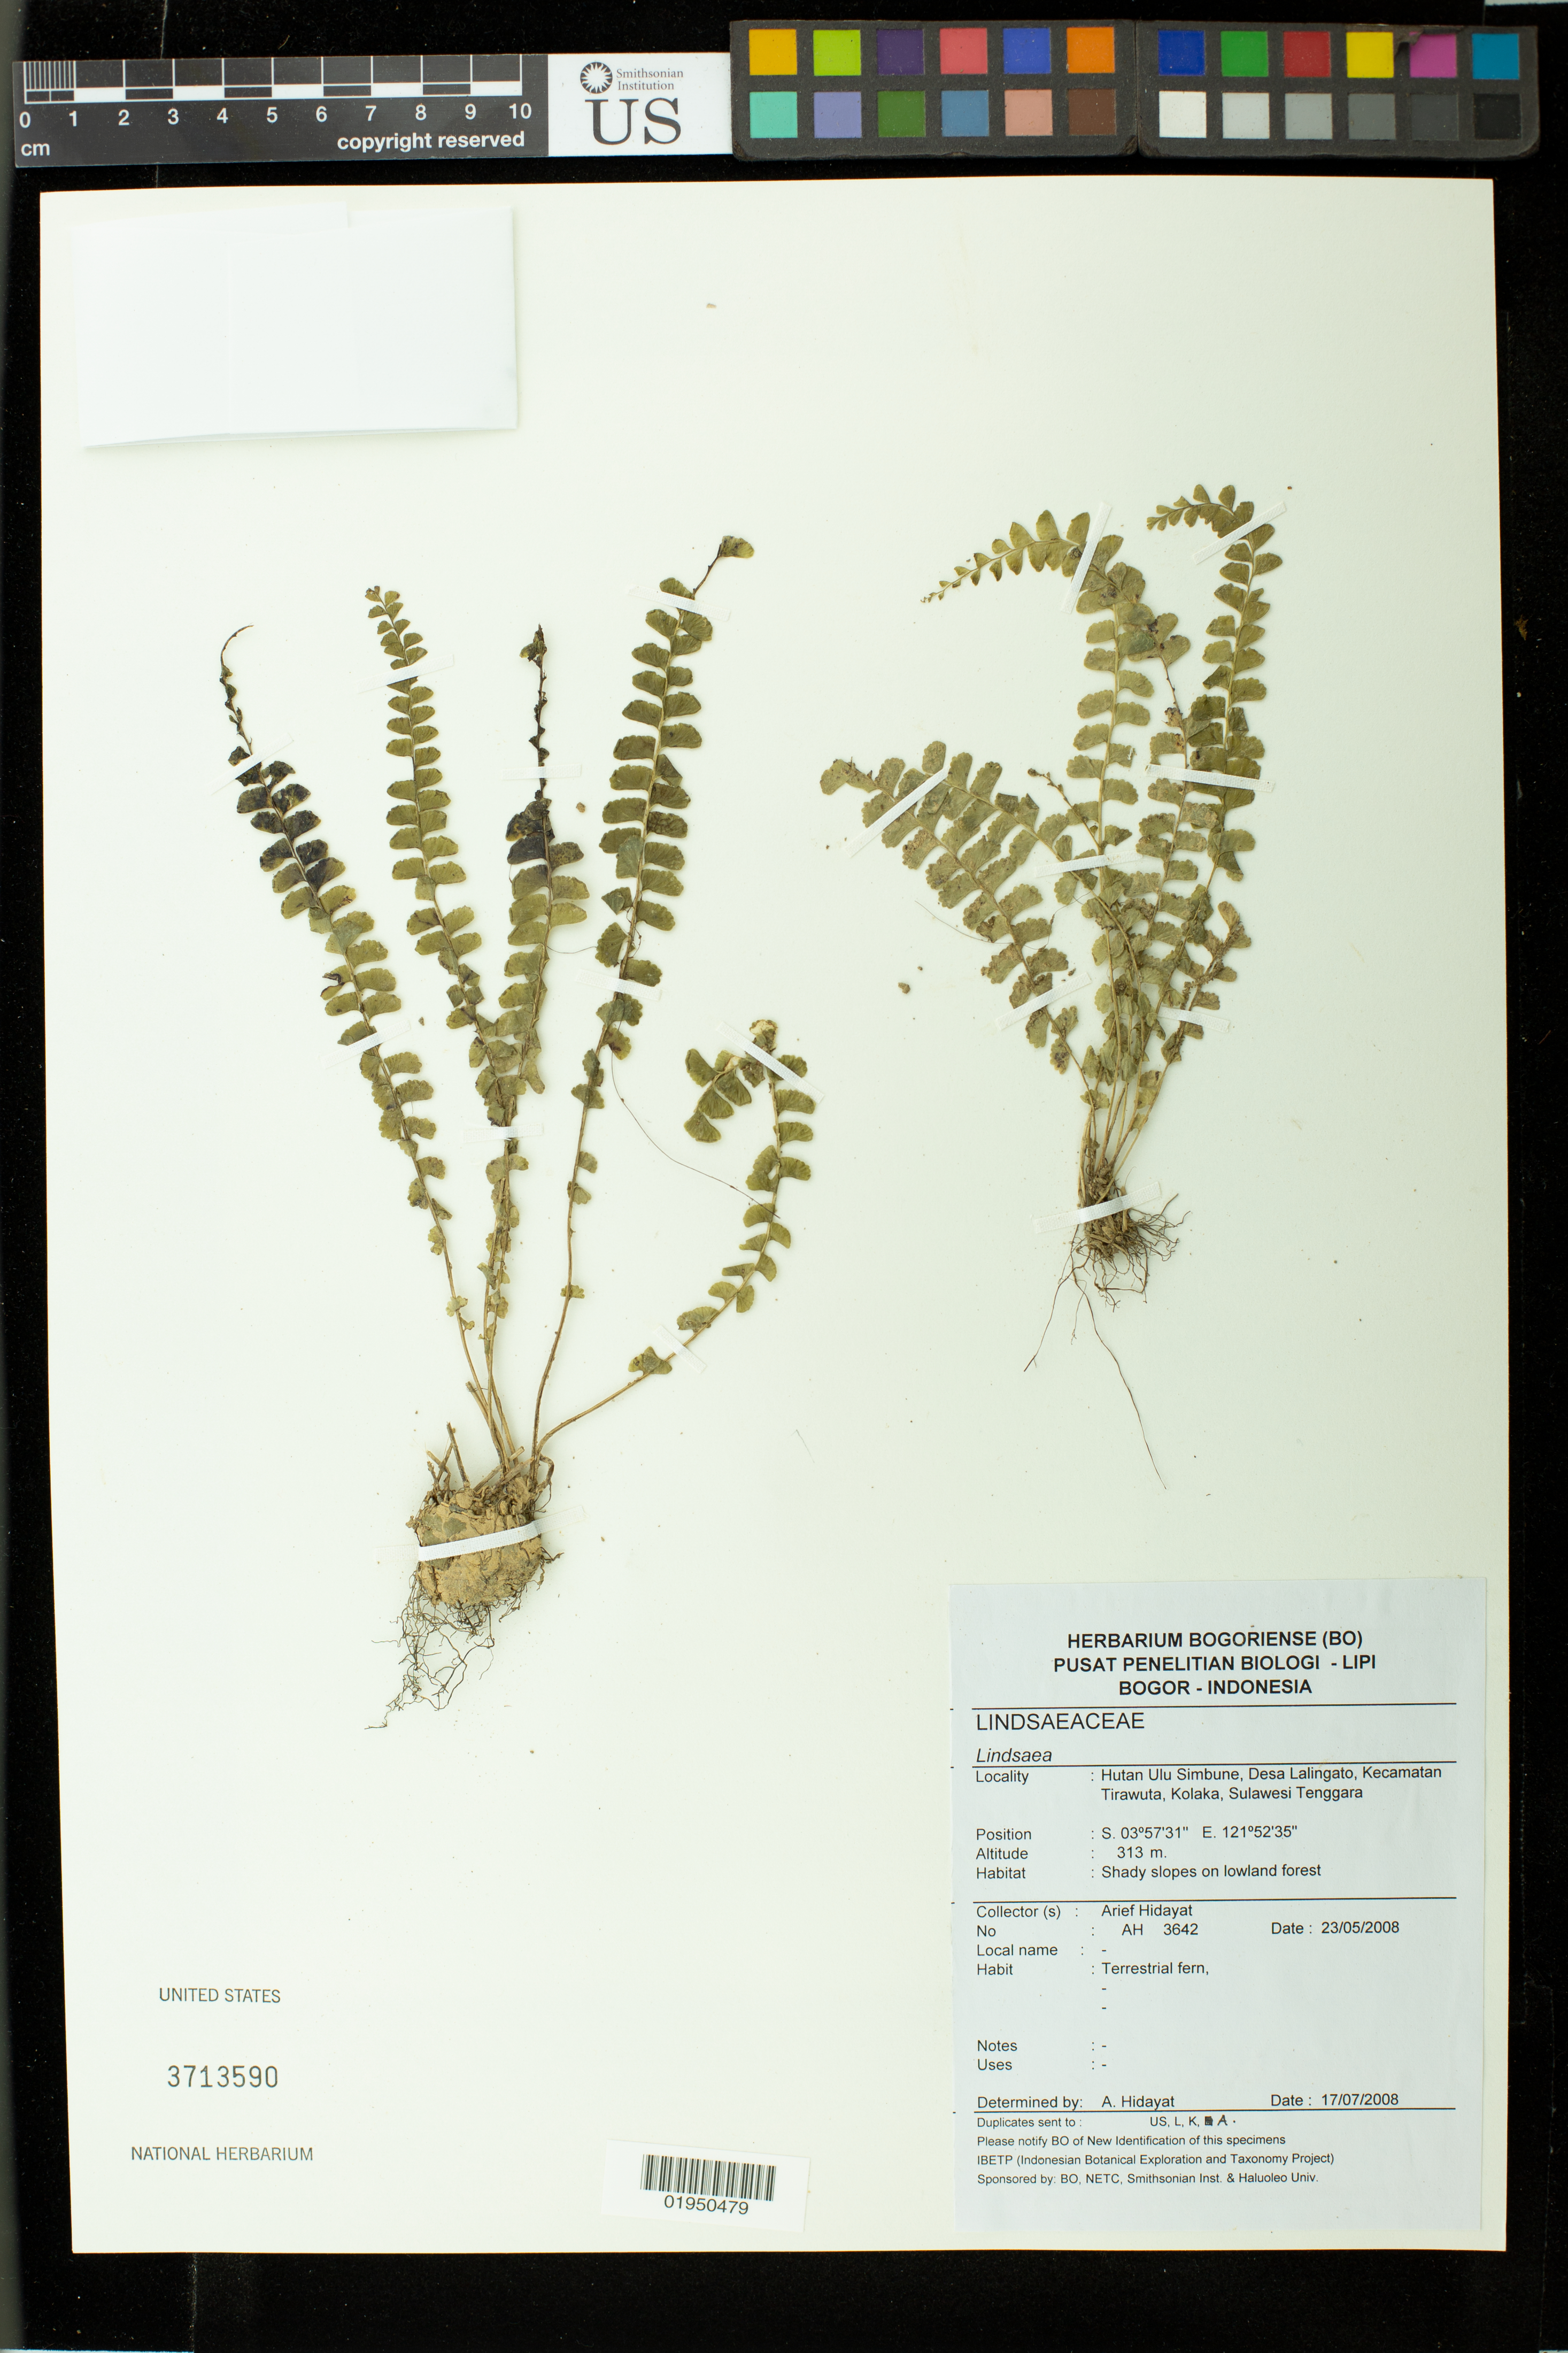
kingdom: Plantae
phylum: Tracheophyta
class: Polypodiopsida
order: Polypodiales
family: Lindsaeaceae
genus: Lindsaea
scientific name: Lindsaea sp.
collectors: A. Hidayat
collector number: AH 3642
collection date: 2008-05-23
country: Indonesia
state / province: Sulawesi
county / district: Sulawesi Tenggara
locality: Hutan Ulu Simbune, Desa Lalingato, Kecameatan Tirawuta, Kolaka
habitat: Shady slopes on lowland forest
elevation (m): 313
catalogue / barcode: US 3713590